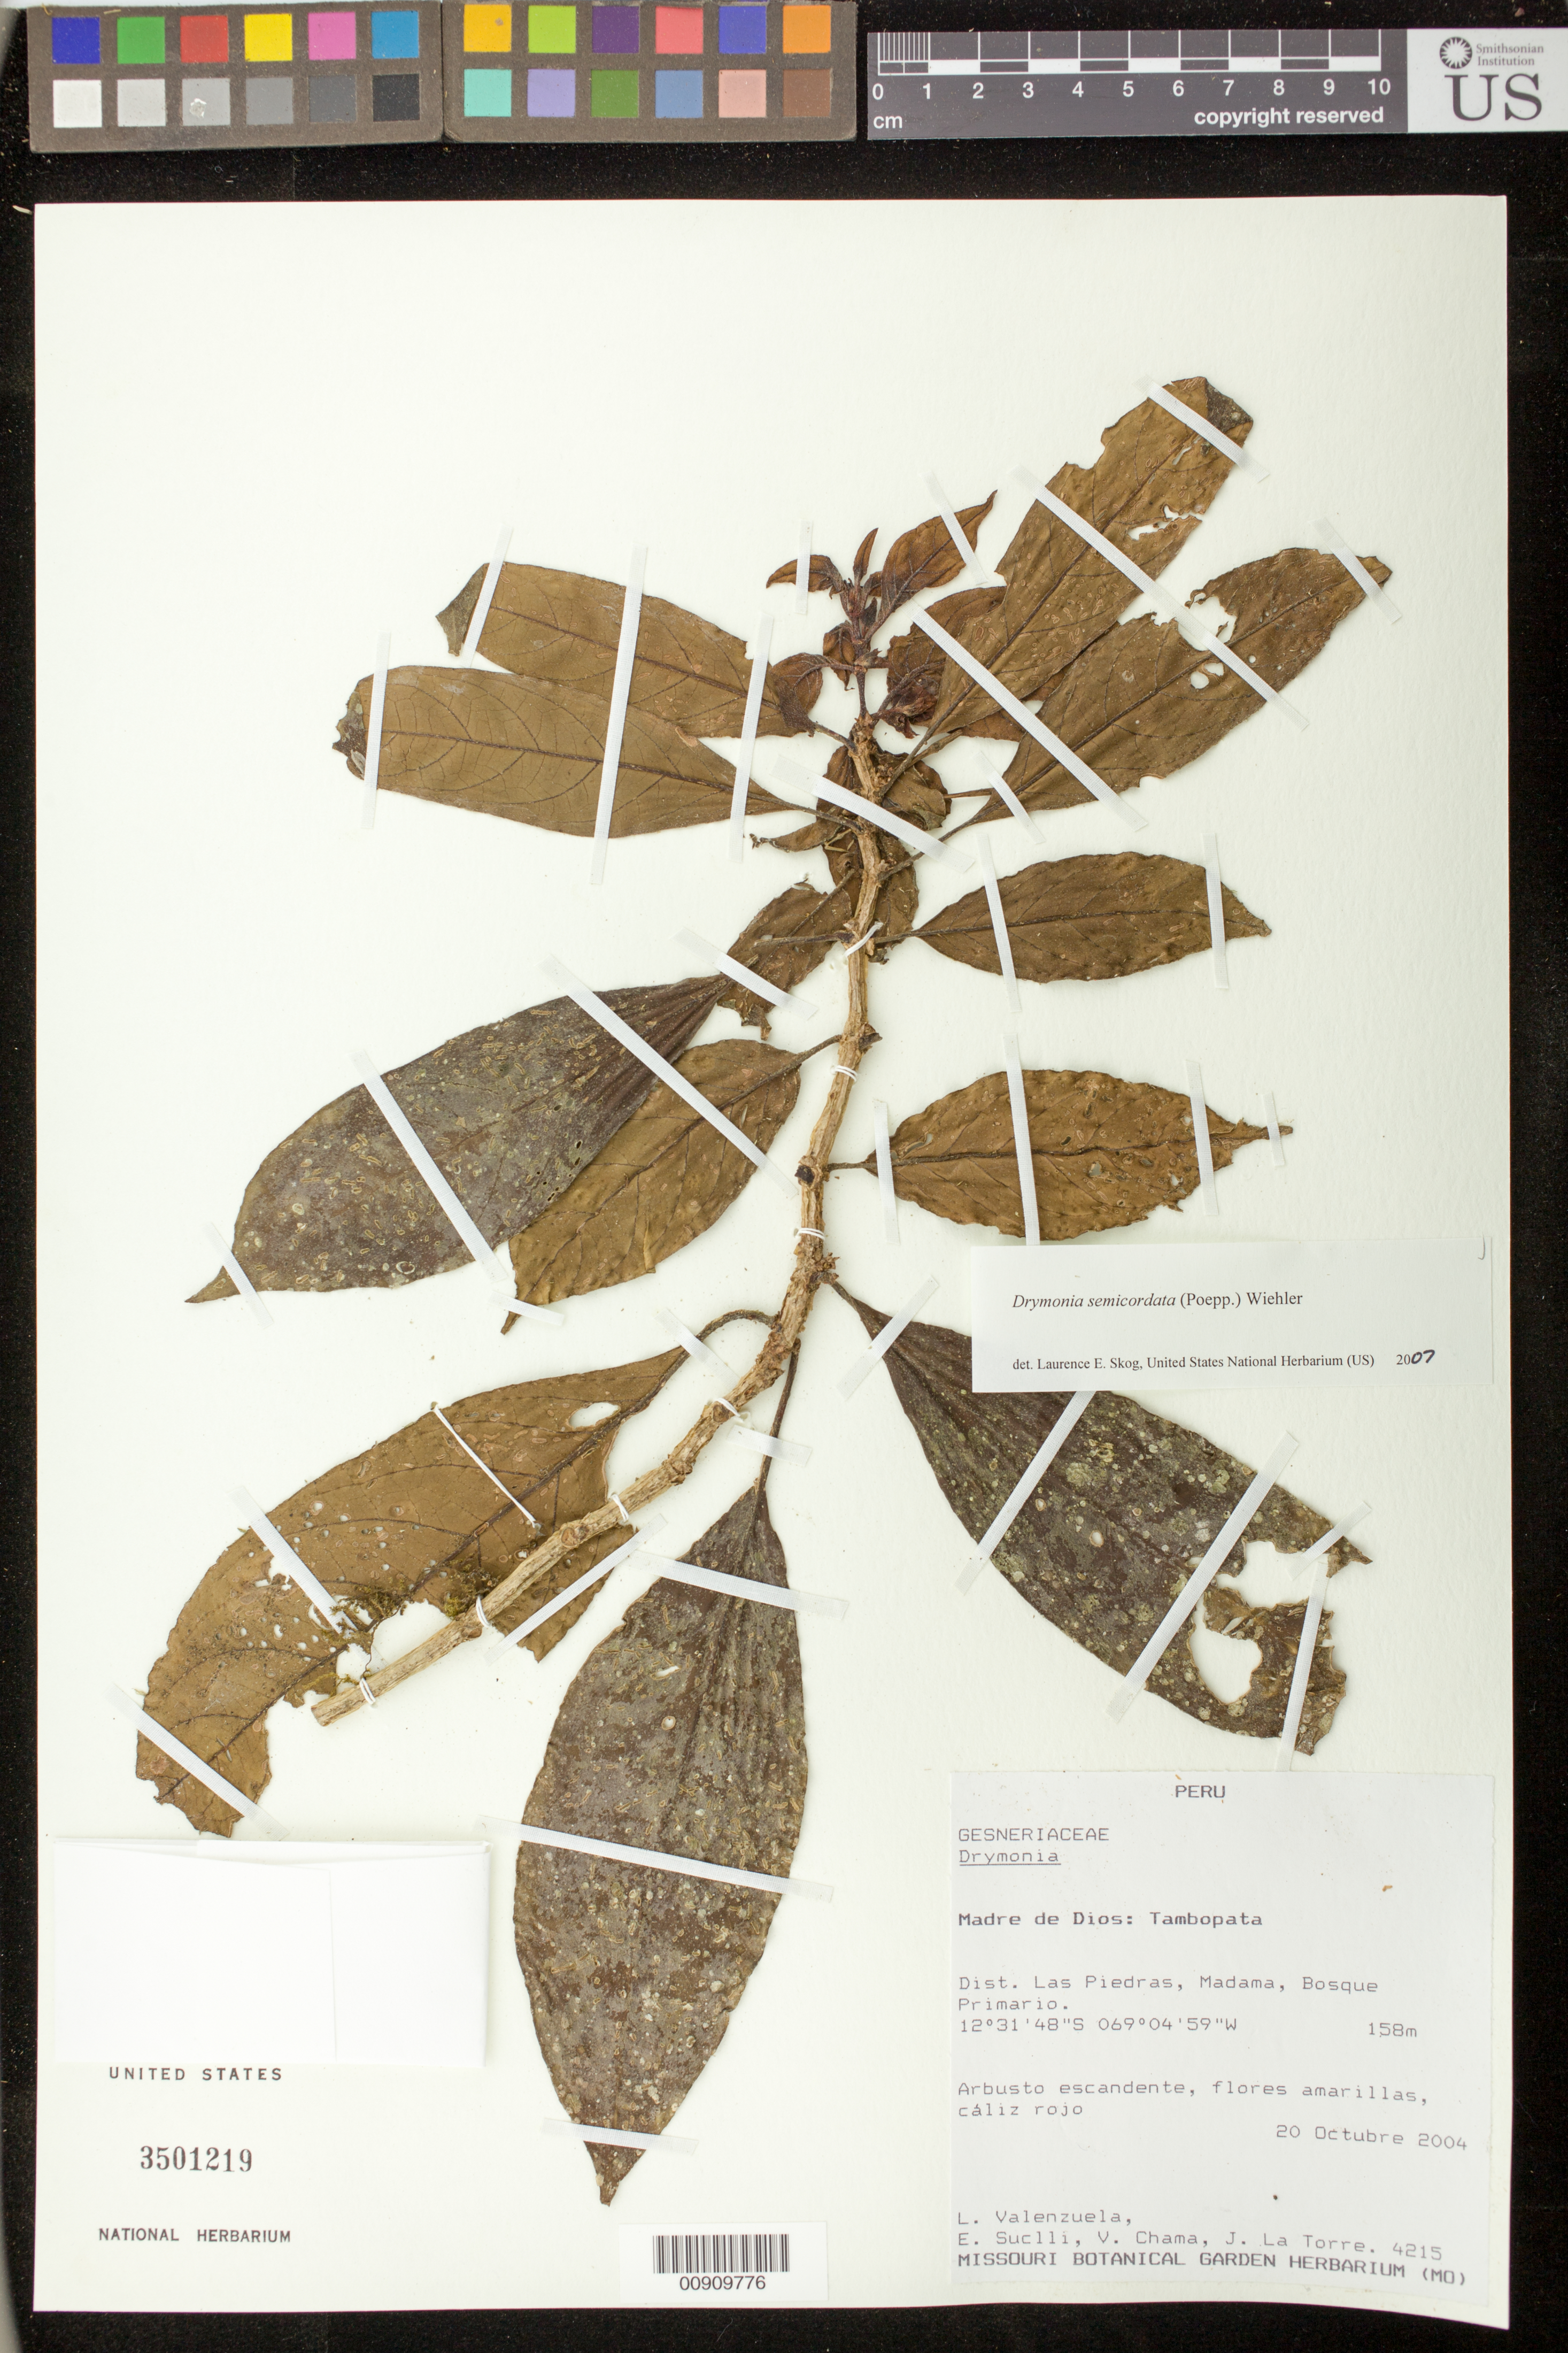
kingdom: Plantae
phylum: Tracheophyta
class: Magnoliopsida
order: Lamiales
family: Gesneriaceae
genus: Drymonia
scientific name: Drymonia semicordata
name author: (Poepp.) Wiehler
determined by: Skog, Laurence E.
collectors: L. Valenzuela, E. Suclli, V. Chama & J. La Torre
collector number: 4215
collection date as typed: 20 Oct 2004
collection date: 2004-10-20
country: Peru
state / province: Madre de Dios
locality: Madre de Dios: Tambopata. Dist. Las Piedras, Madama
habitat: Bosque primario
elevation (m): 158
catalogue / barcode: US 3501219